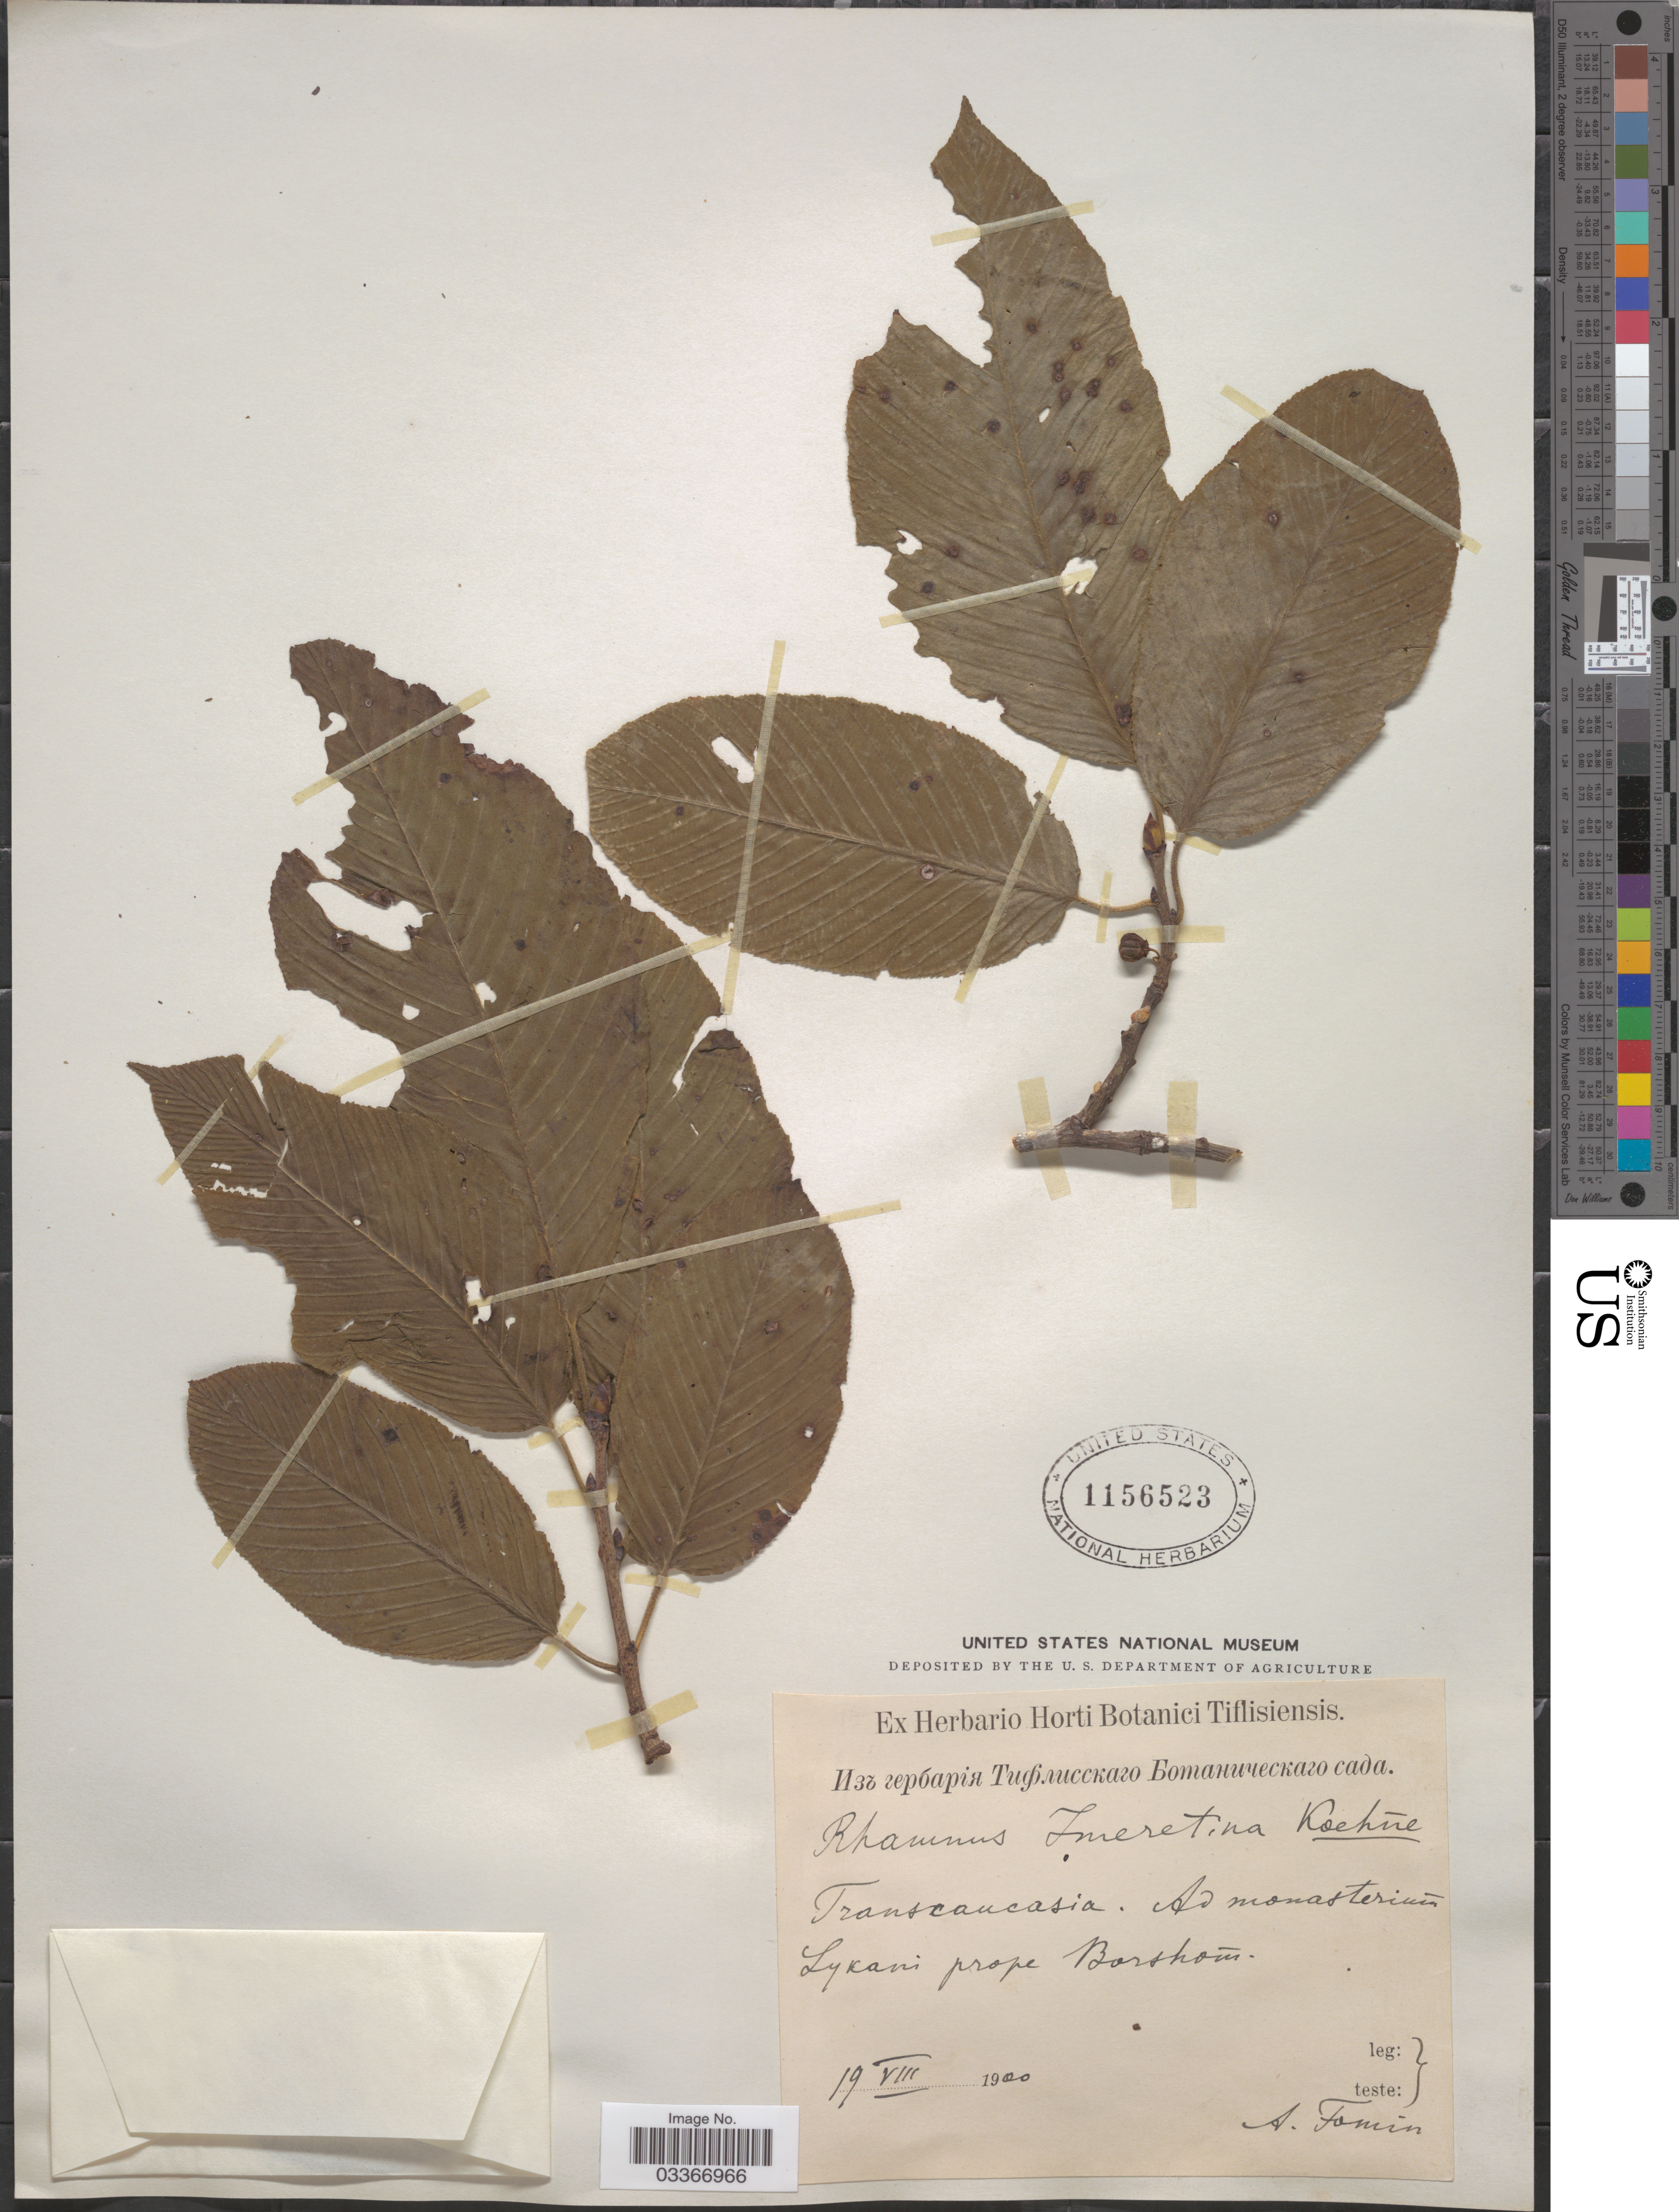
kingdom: Plantae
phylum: Tracheophyta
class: Magnoliopsida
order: Rosales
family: Rhamnaceae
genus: Rhamnus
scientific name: Rhamnus imeretina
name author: Booth et al.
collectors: A. V. Fomin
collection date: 1900-08-19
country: Georgia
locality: X. Transcaucasia. Ad monasterium Lykani prope Borshom.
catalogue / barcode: US 1156523